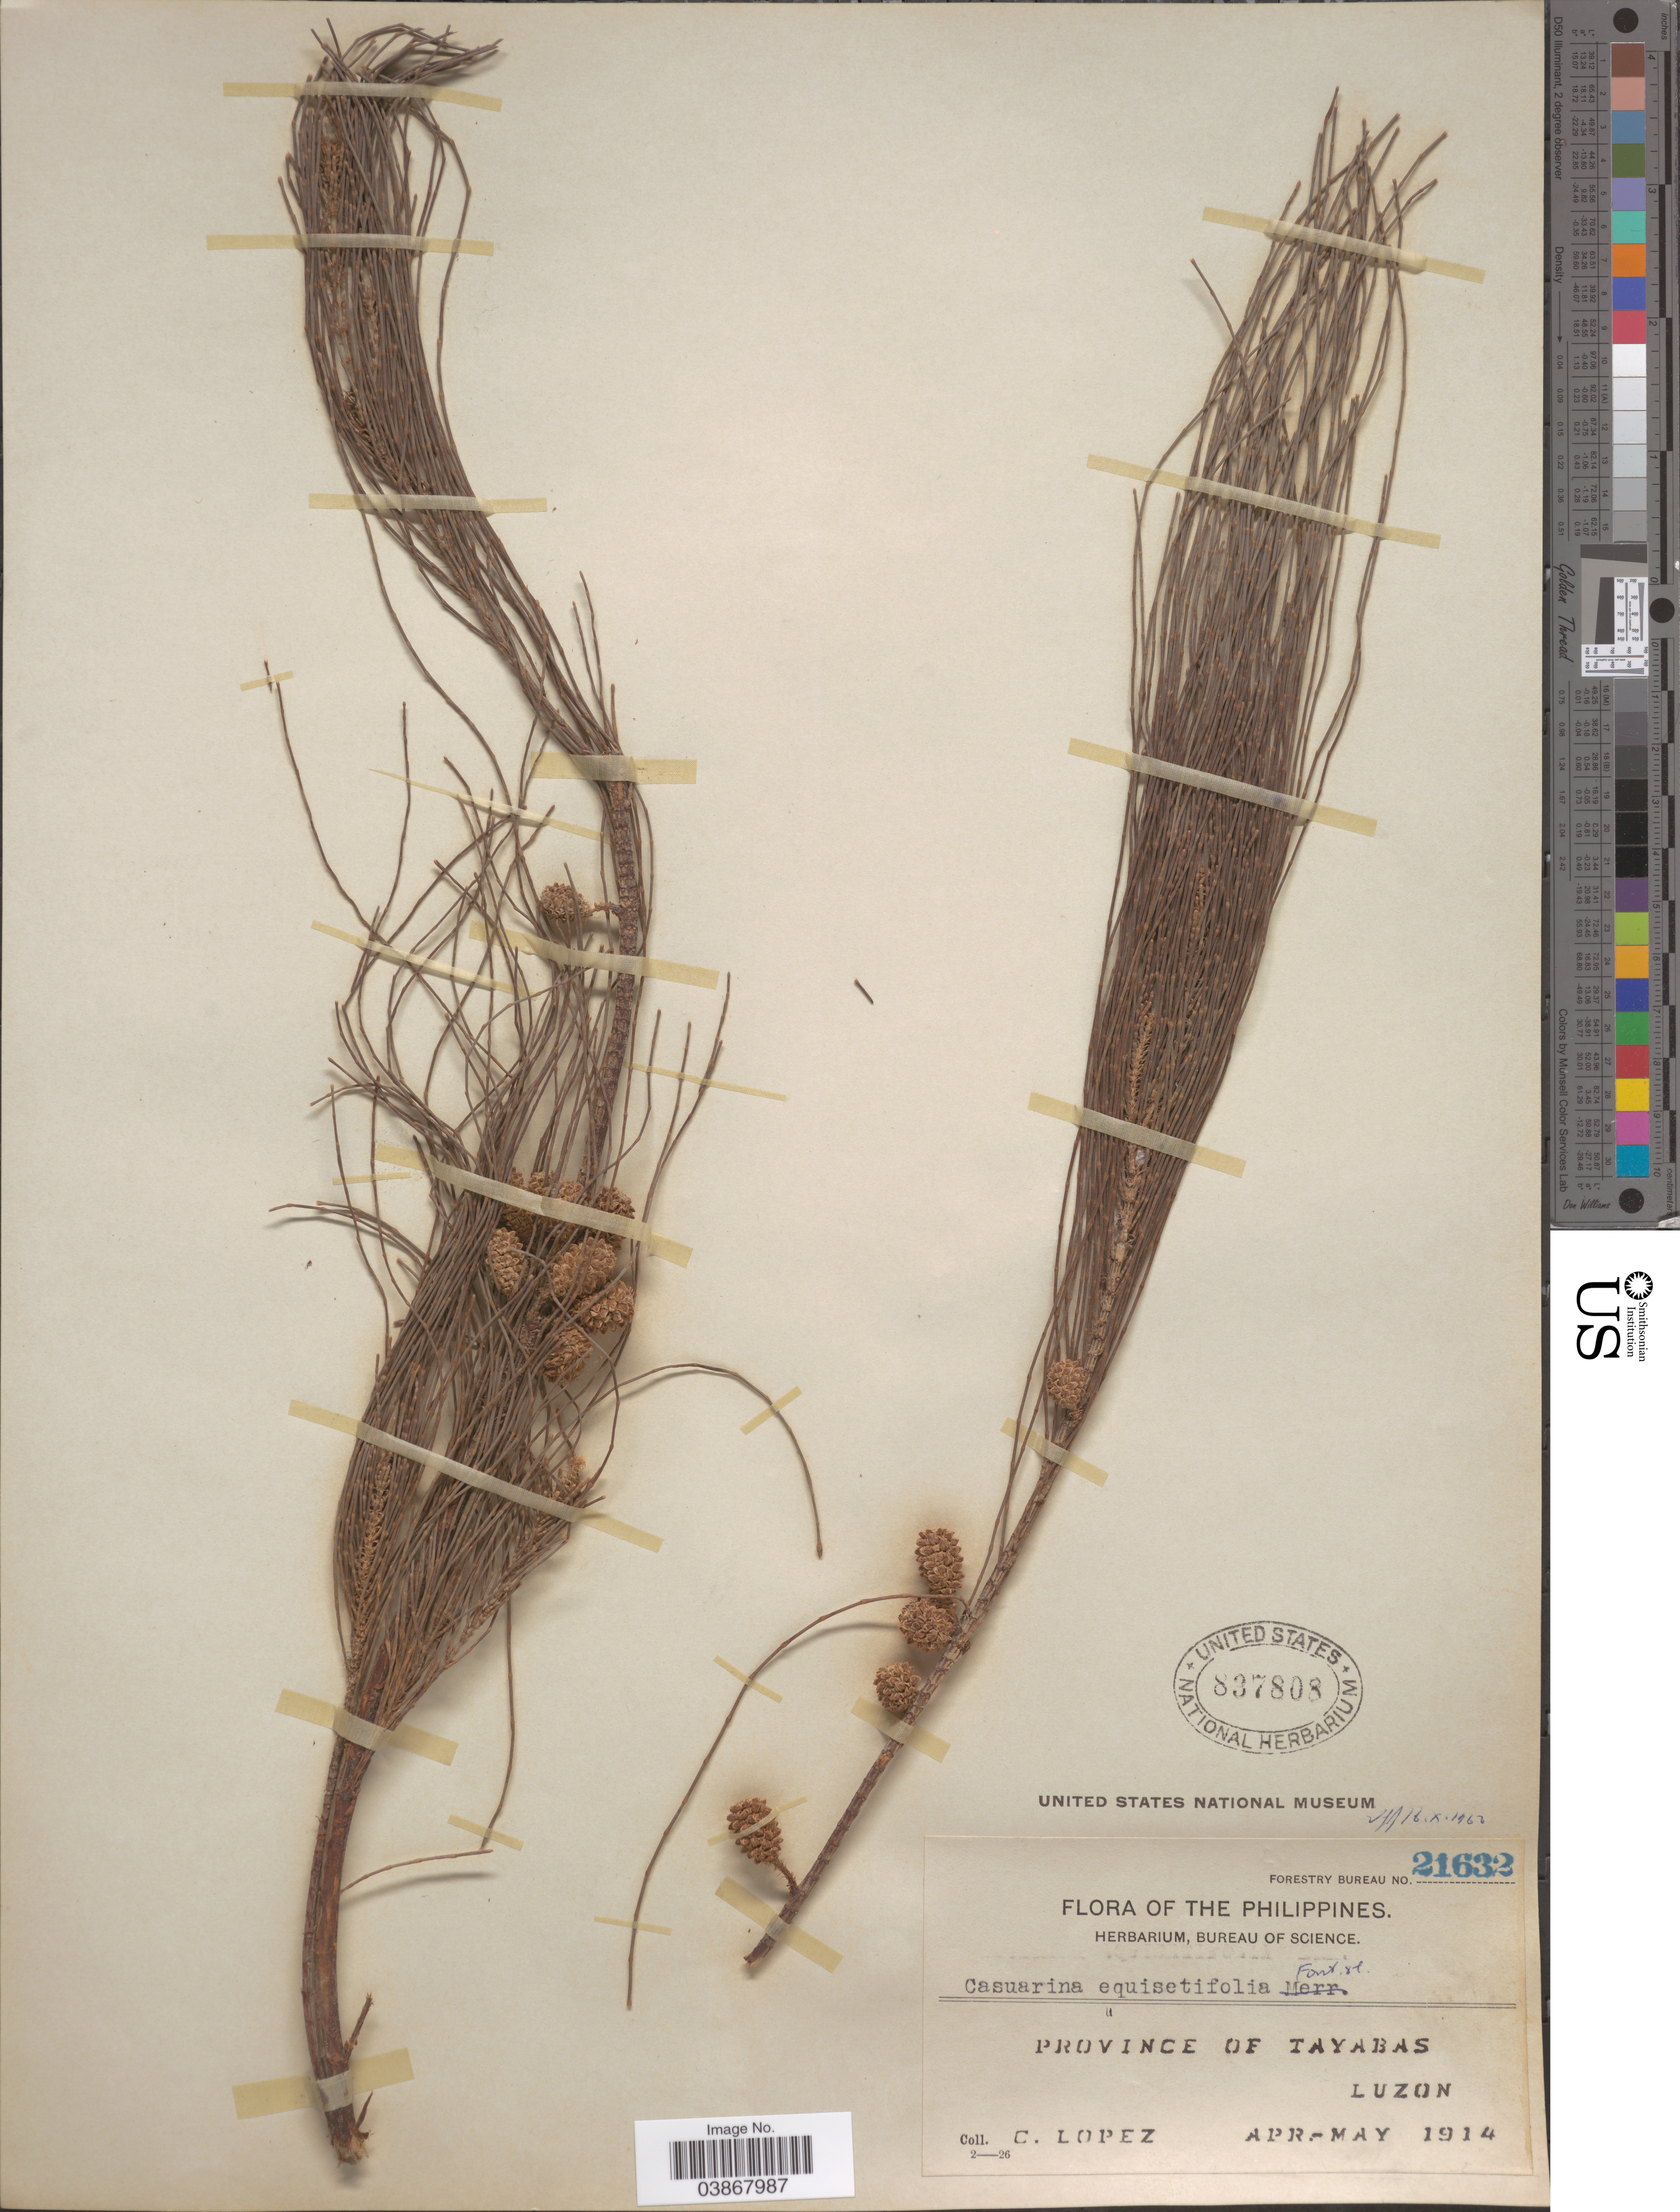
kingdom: Plantae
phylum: Tracheophyta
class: Magnoliopsida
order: Fagales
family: Casuarinaceae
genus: Casuarina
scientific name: Casuarina equisetifolia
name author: L.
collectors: C. Lopez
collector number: Forestry Bureau 21632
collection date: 1914-04/1914-05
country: Philippines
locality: Province of Tayabas, Luzon.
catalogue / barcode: US 837808